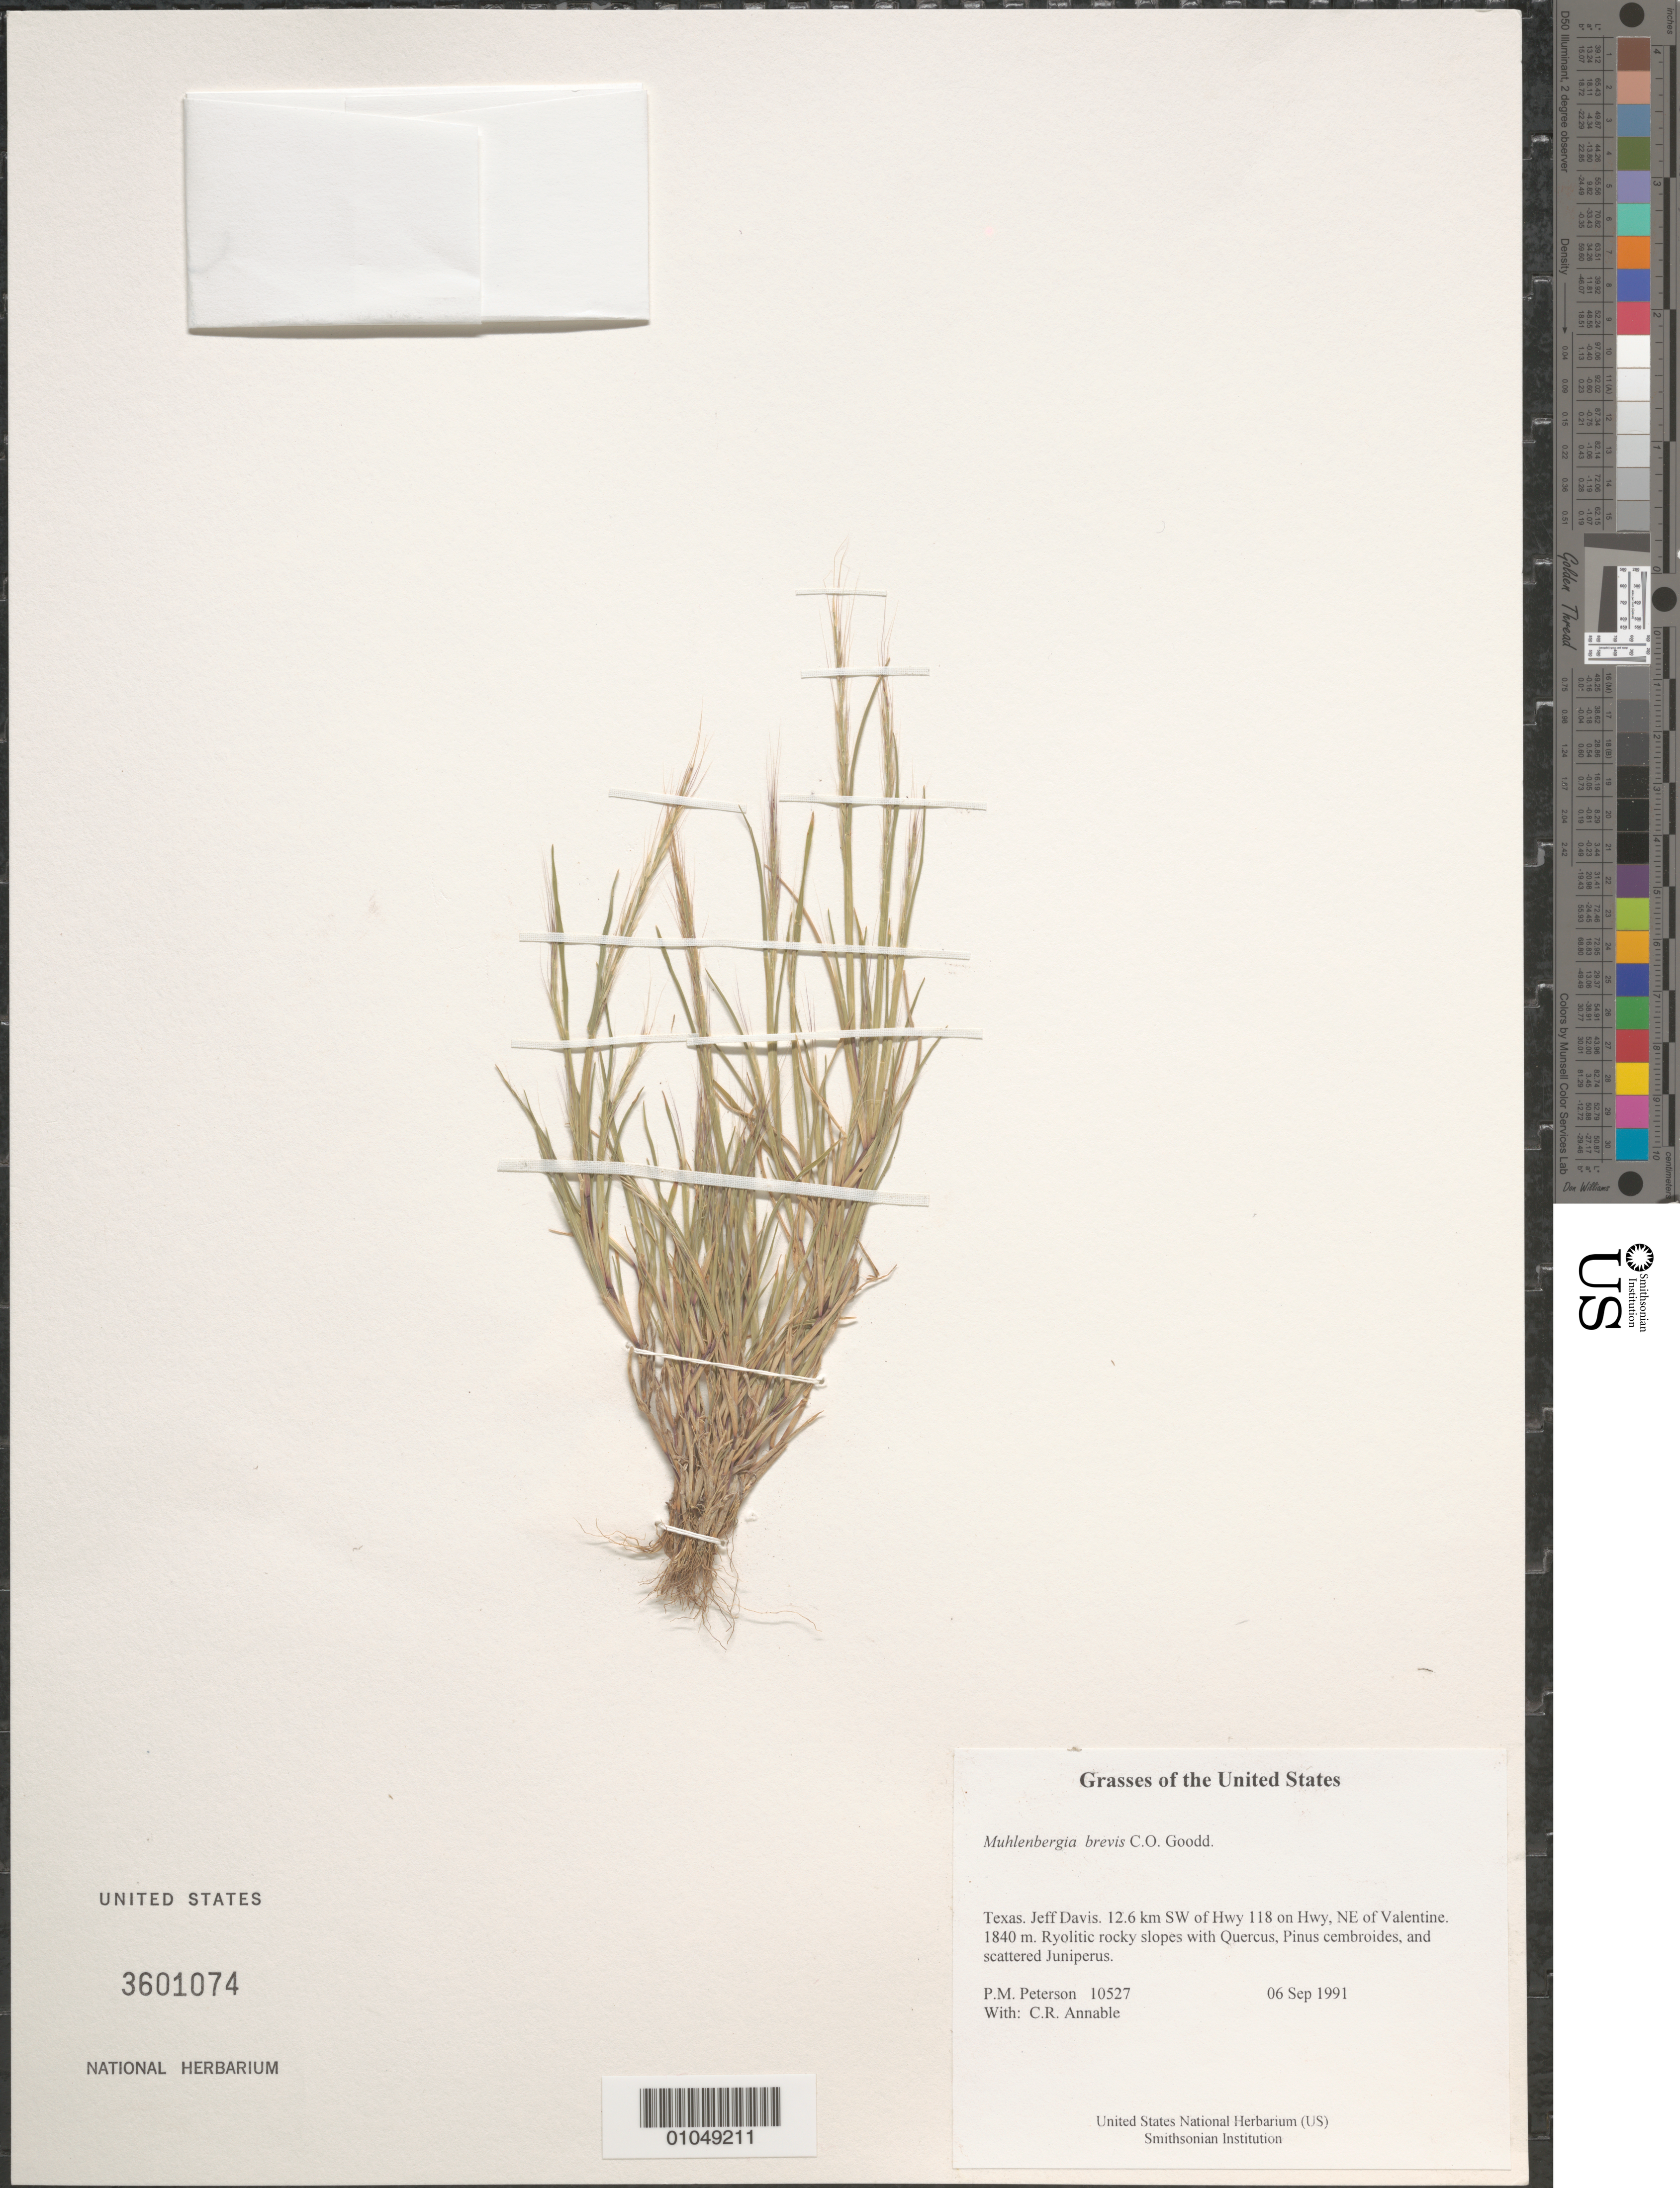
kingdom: Plantae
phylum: Tracheophyta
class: Liliopsida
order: Poales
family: Poaceae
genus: Muhlenbergia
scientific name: Muhlenbergia brevis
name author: C.O. Goodd.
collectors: P. M. Peterson & C. R. Annable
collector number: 10527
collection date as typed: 06 Sep 1991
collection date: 1991-09-06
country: United States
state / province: Texas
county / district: Jeff Davis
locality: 12.6 km SW of Hwy 118 on Hwy, NE of Valentine.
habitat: Ryolitic rocky slopes with Quercus, Pinus cembroides, and scattered Juniperus.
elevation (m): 1840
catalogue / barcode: US 3601074